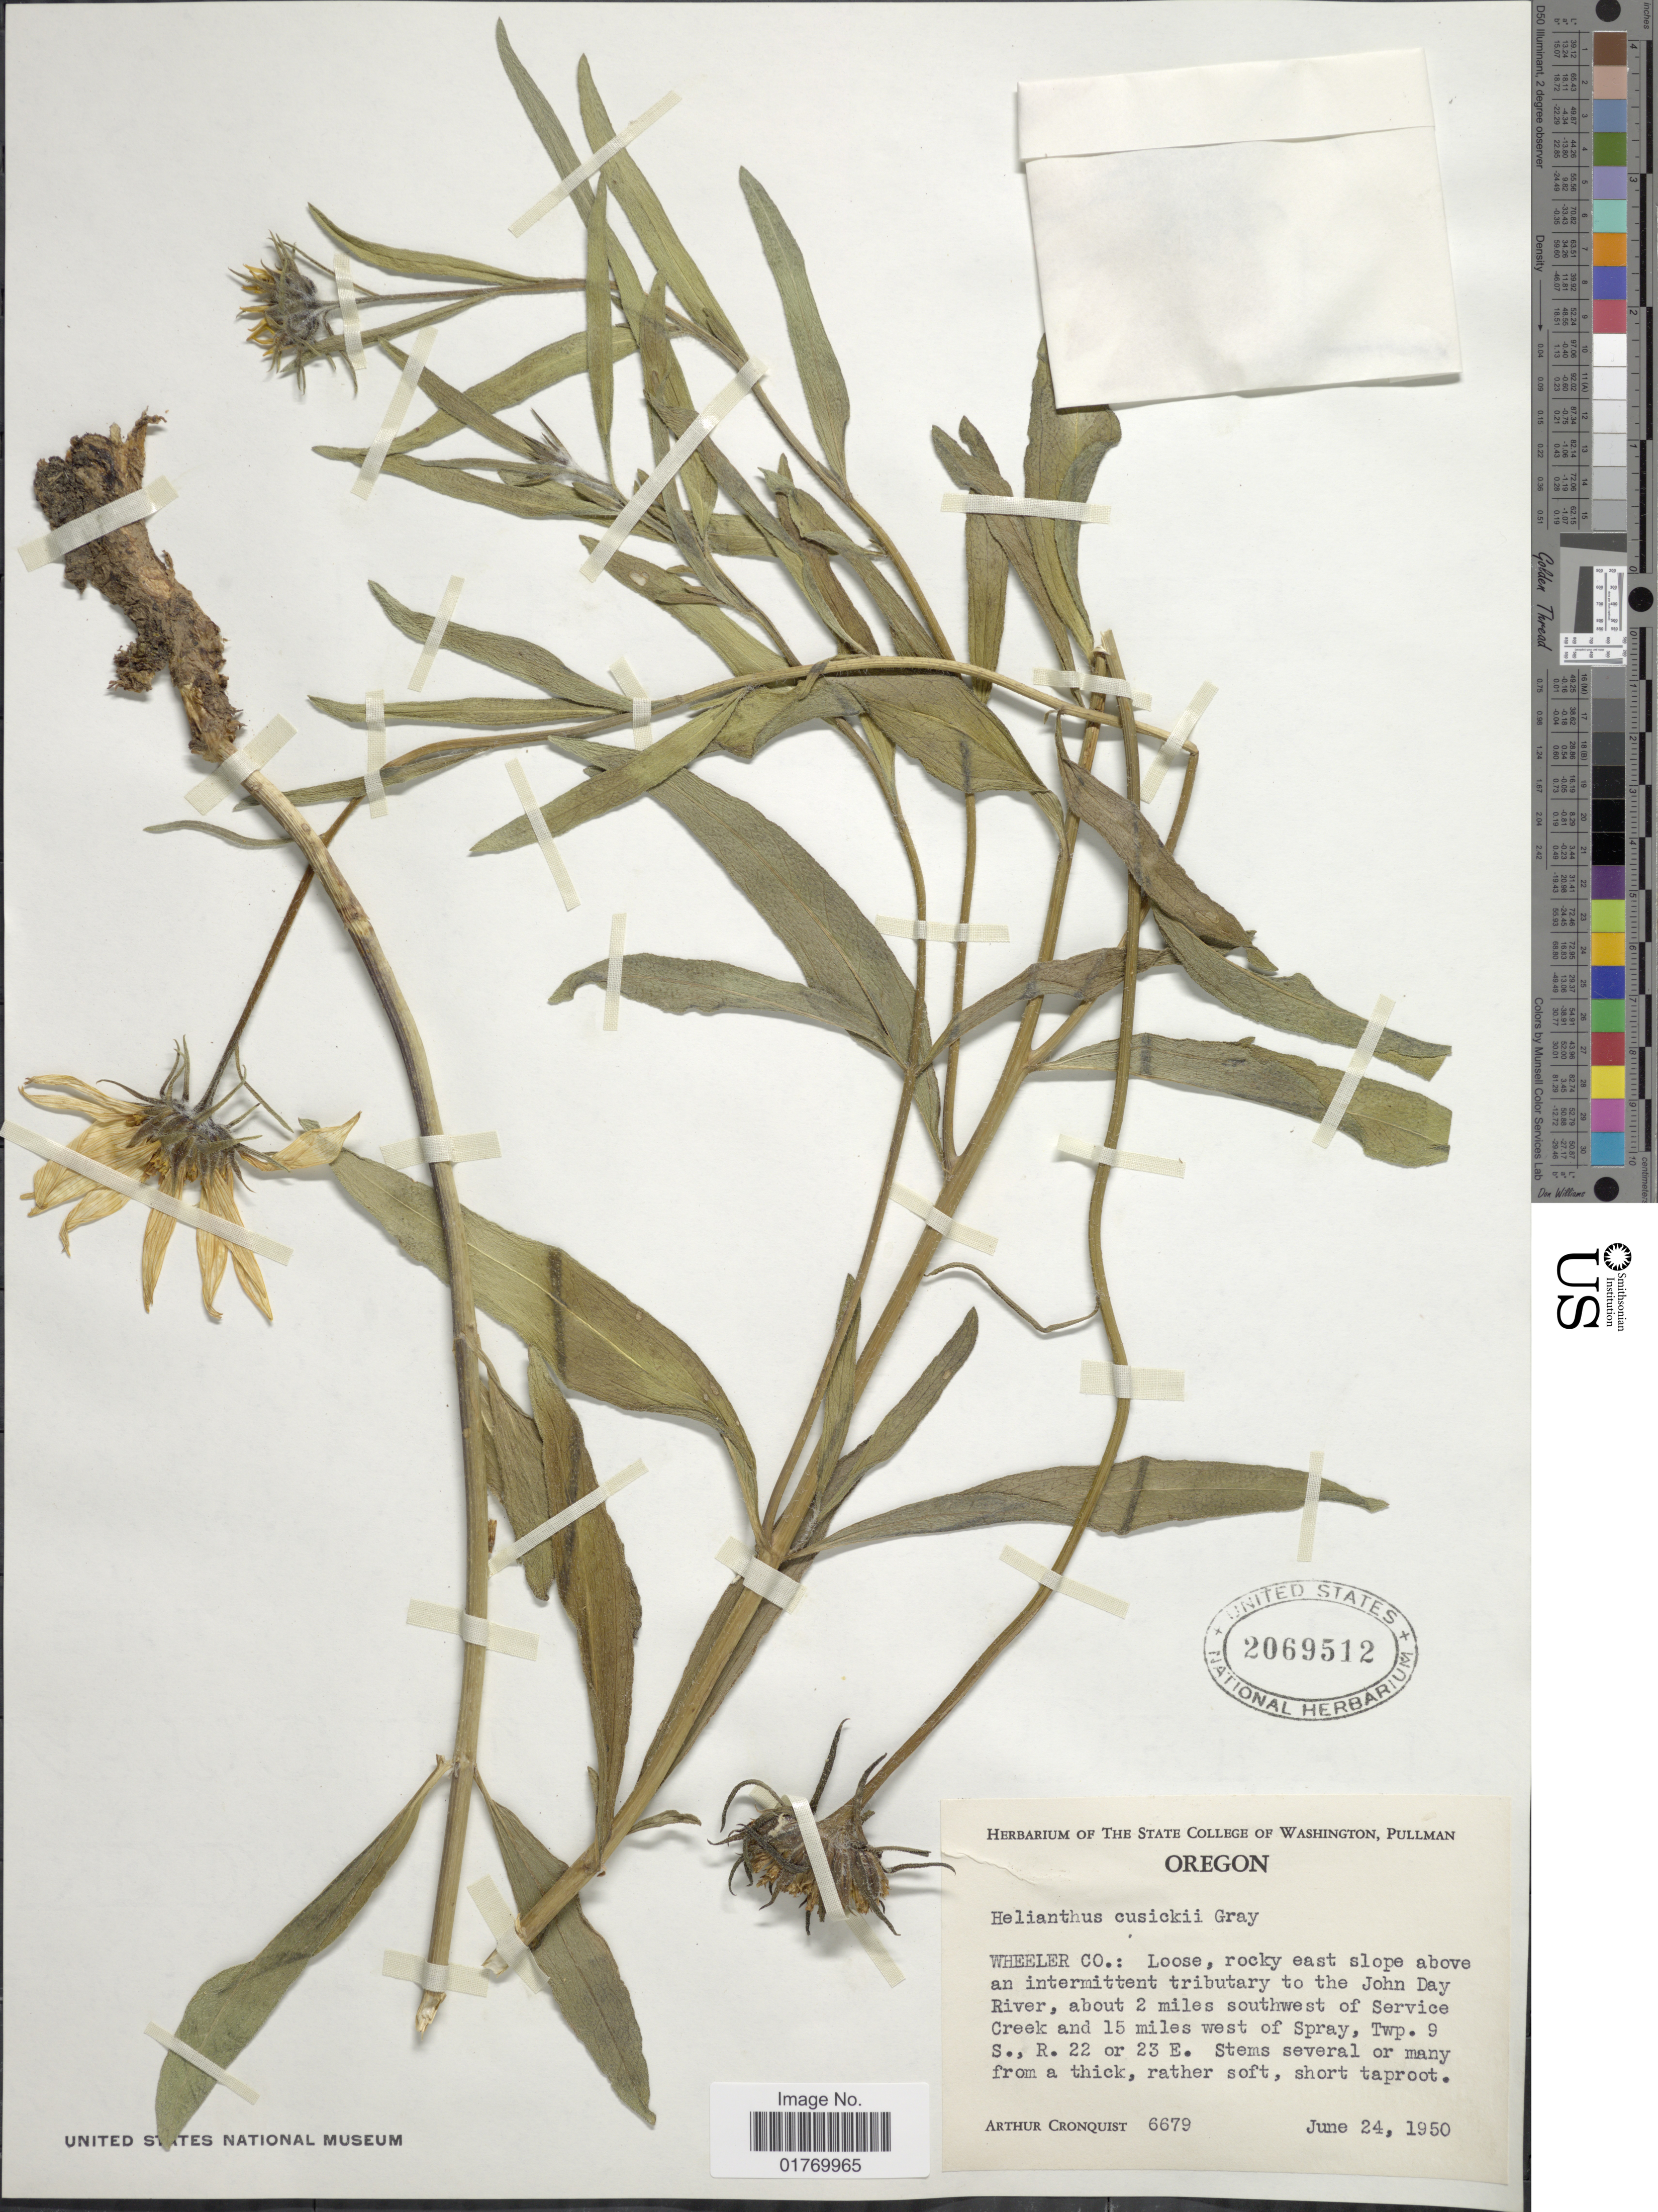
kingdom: Plantae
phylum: Tracheophyta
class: Magnoliopsida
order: Asterales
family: Asteraceae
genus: Helianthus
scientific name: Helianthus cusickii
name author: A. Gray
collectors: A. J. Cronquist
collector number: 6679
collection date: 1950-06-24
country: United States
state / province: Oregon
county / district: Wheeler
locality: Wheeler Co.: Loose, rocky east slope above an intermittent tributary to the John Day River, about 2 miles southwest of Service Creek and 15 miles west of Spray, Twp. 9 S., R. 22 or 23 E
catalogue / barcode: US 2069512